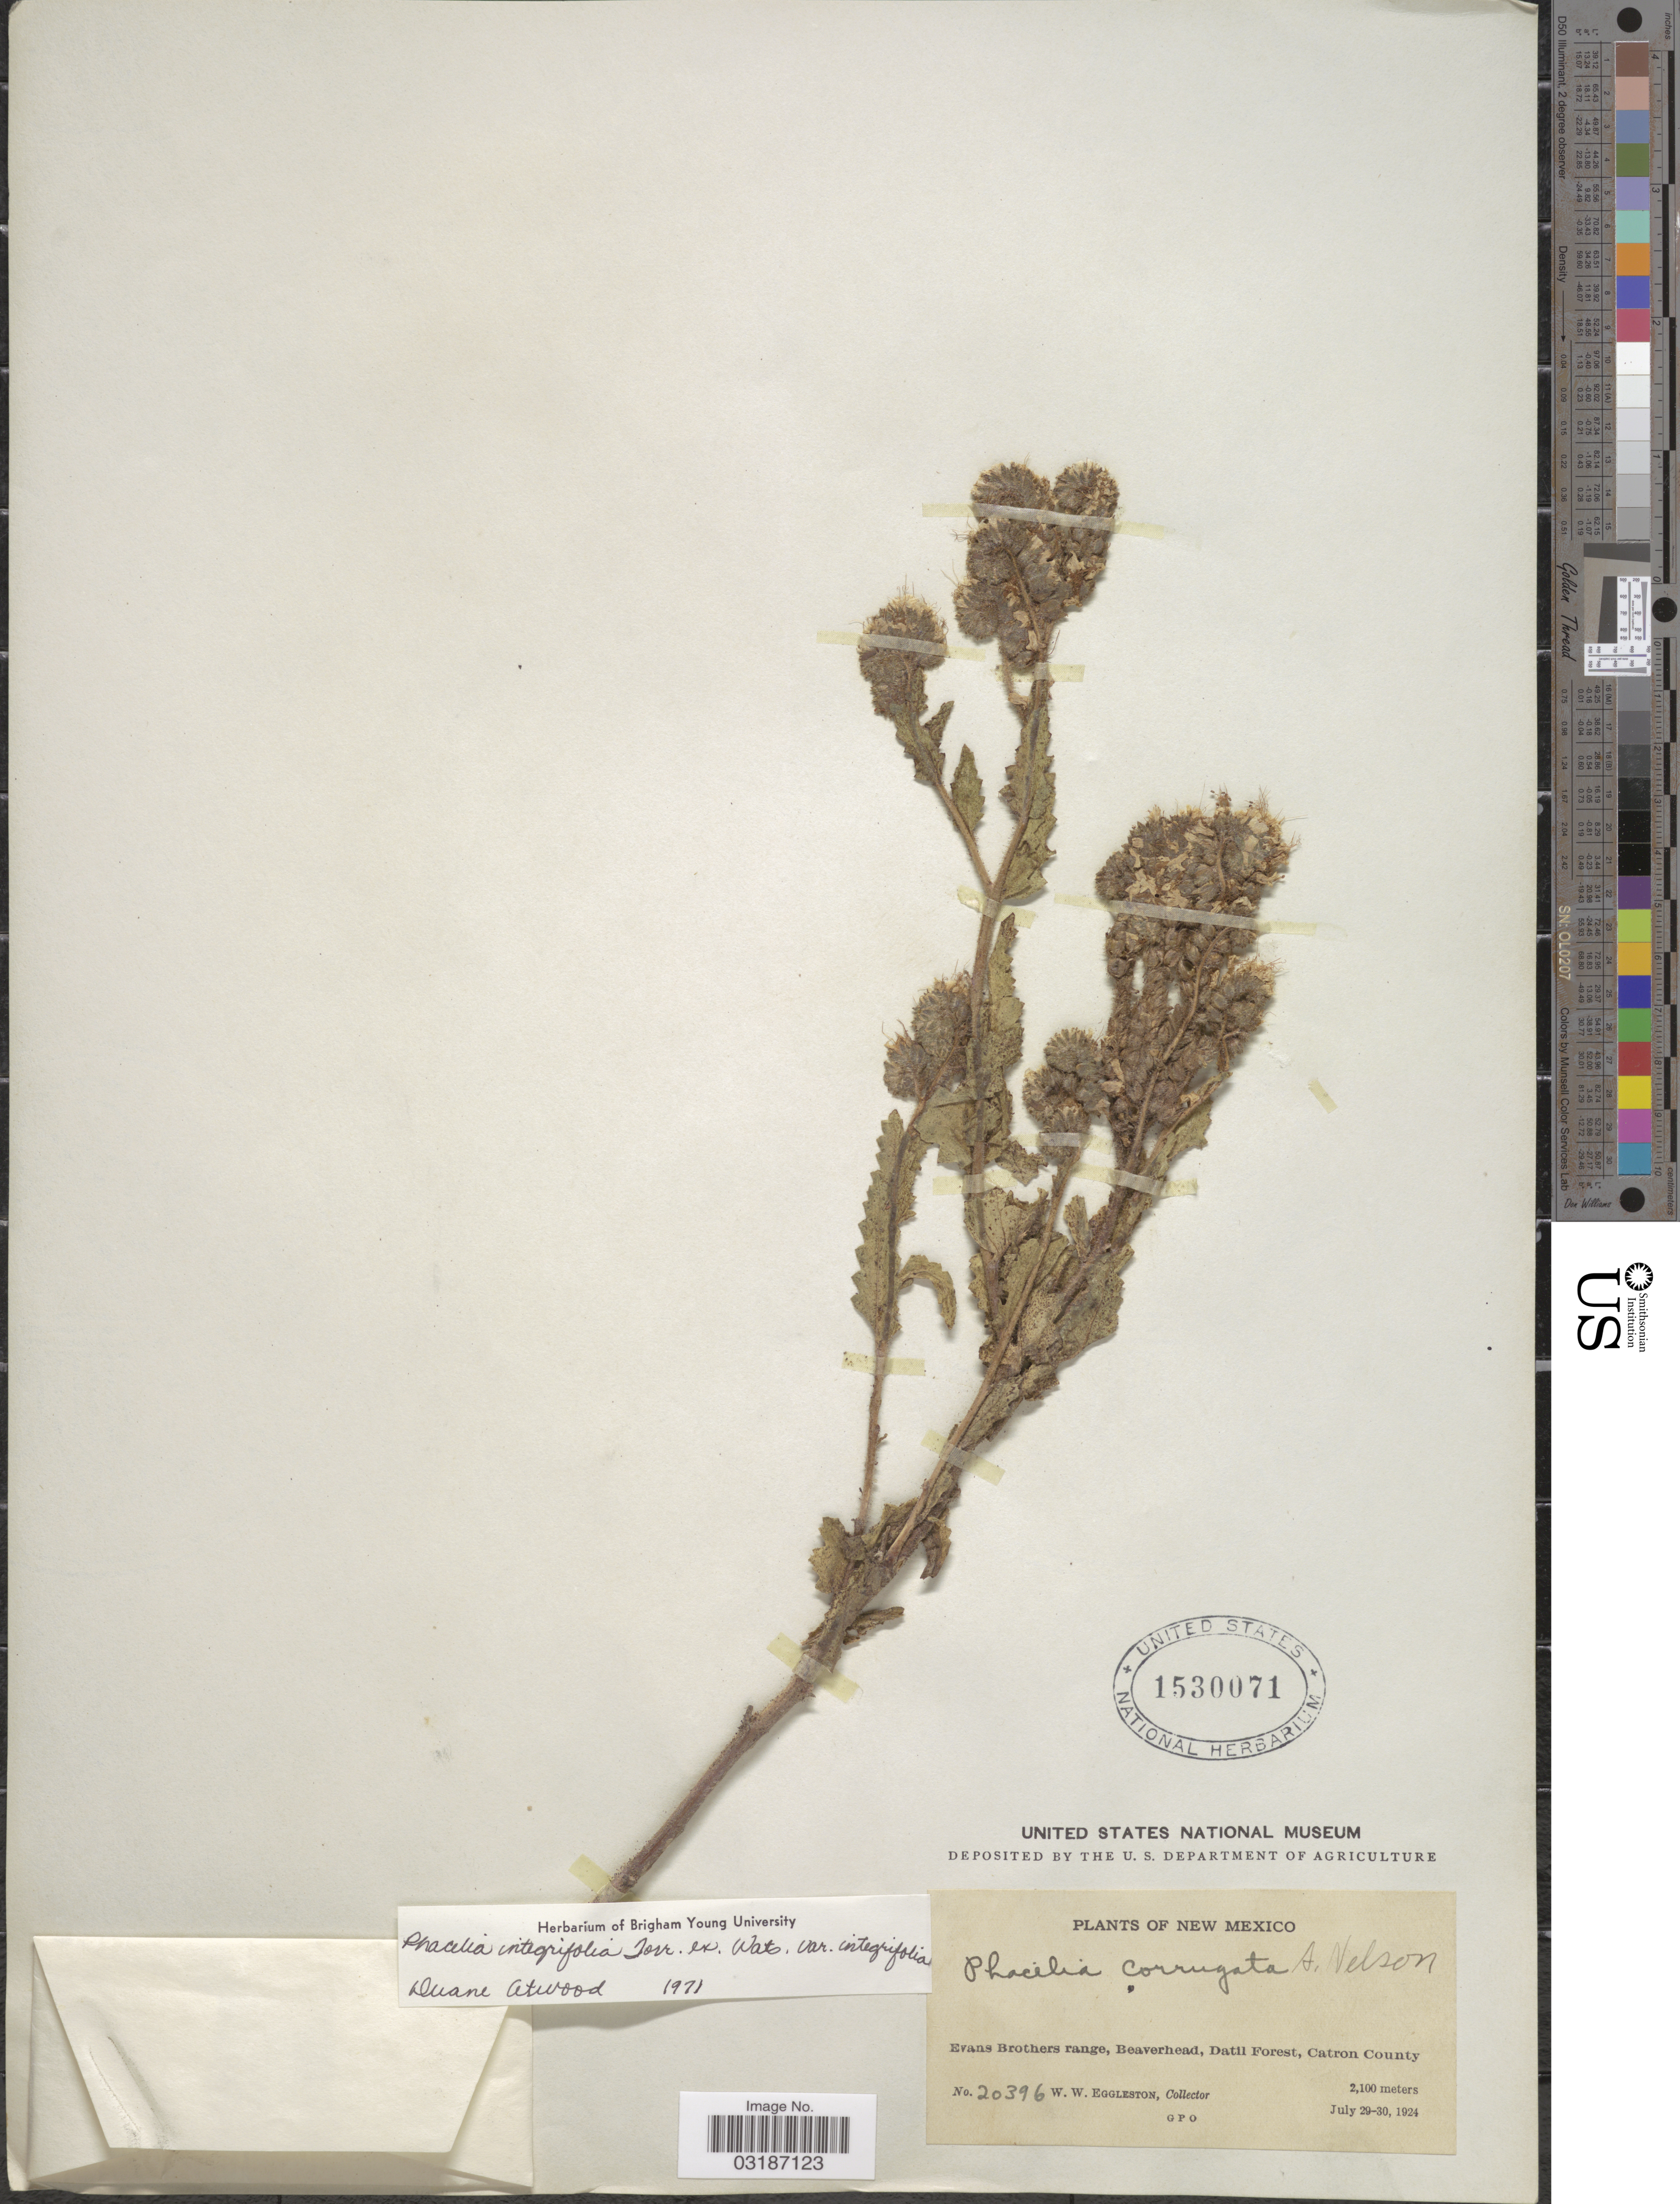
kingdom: Plantae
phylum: Tracheophyta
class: Magnoliopsida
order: Boraginales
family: Hydrophyllaceae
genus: Phacelia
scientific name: Phacelia integrifolia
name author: Torr.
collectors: W. W. Eggleston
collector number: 20396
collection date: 1924-07-29/1924-07-30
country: United States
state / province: New Mexico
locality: Evans Brothers range, Beaverhead, Datil Forest, Catron County.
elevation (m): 2100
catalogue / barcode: US 1530071